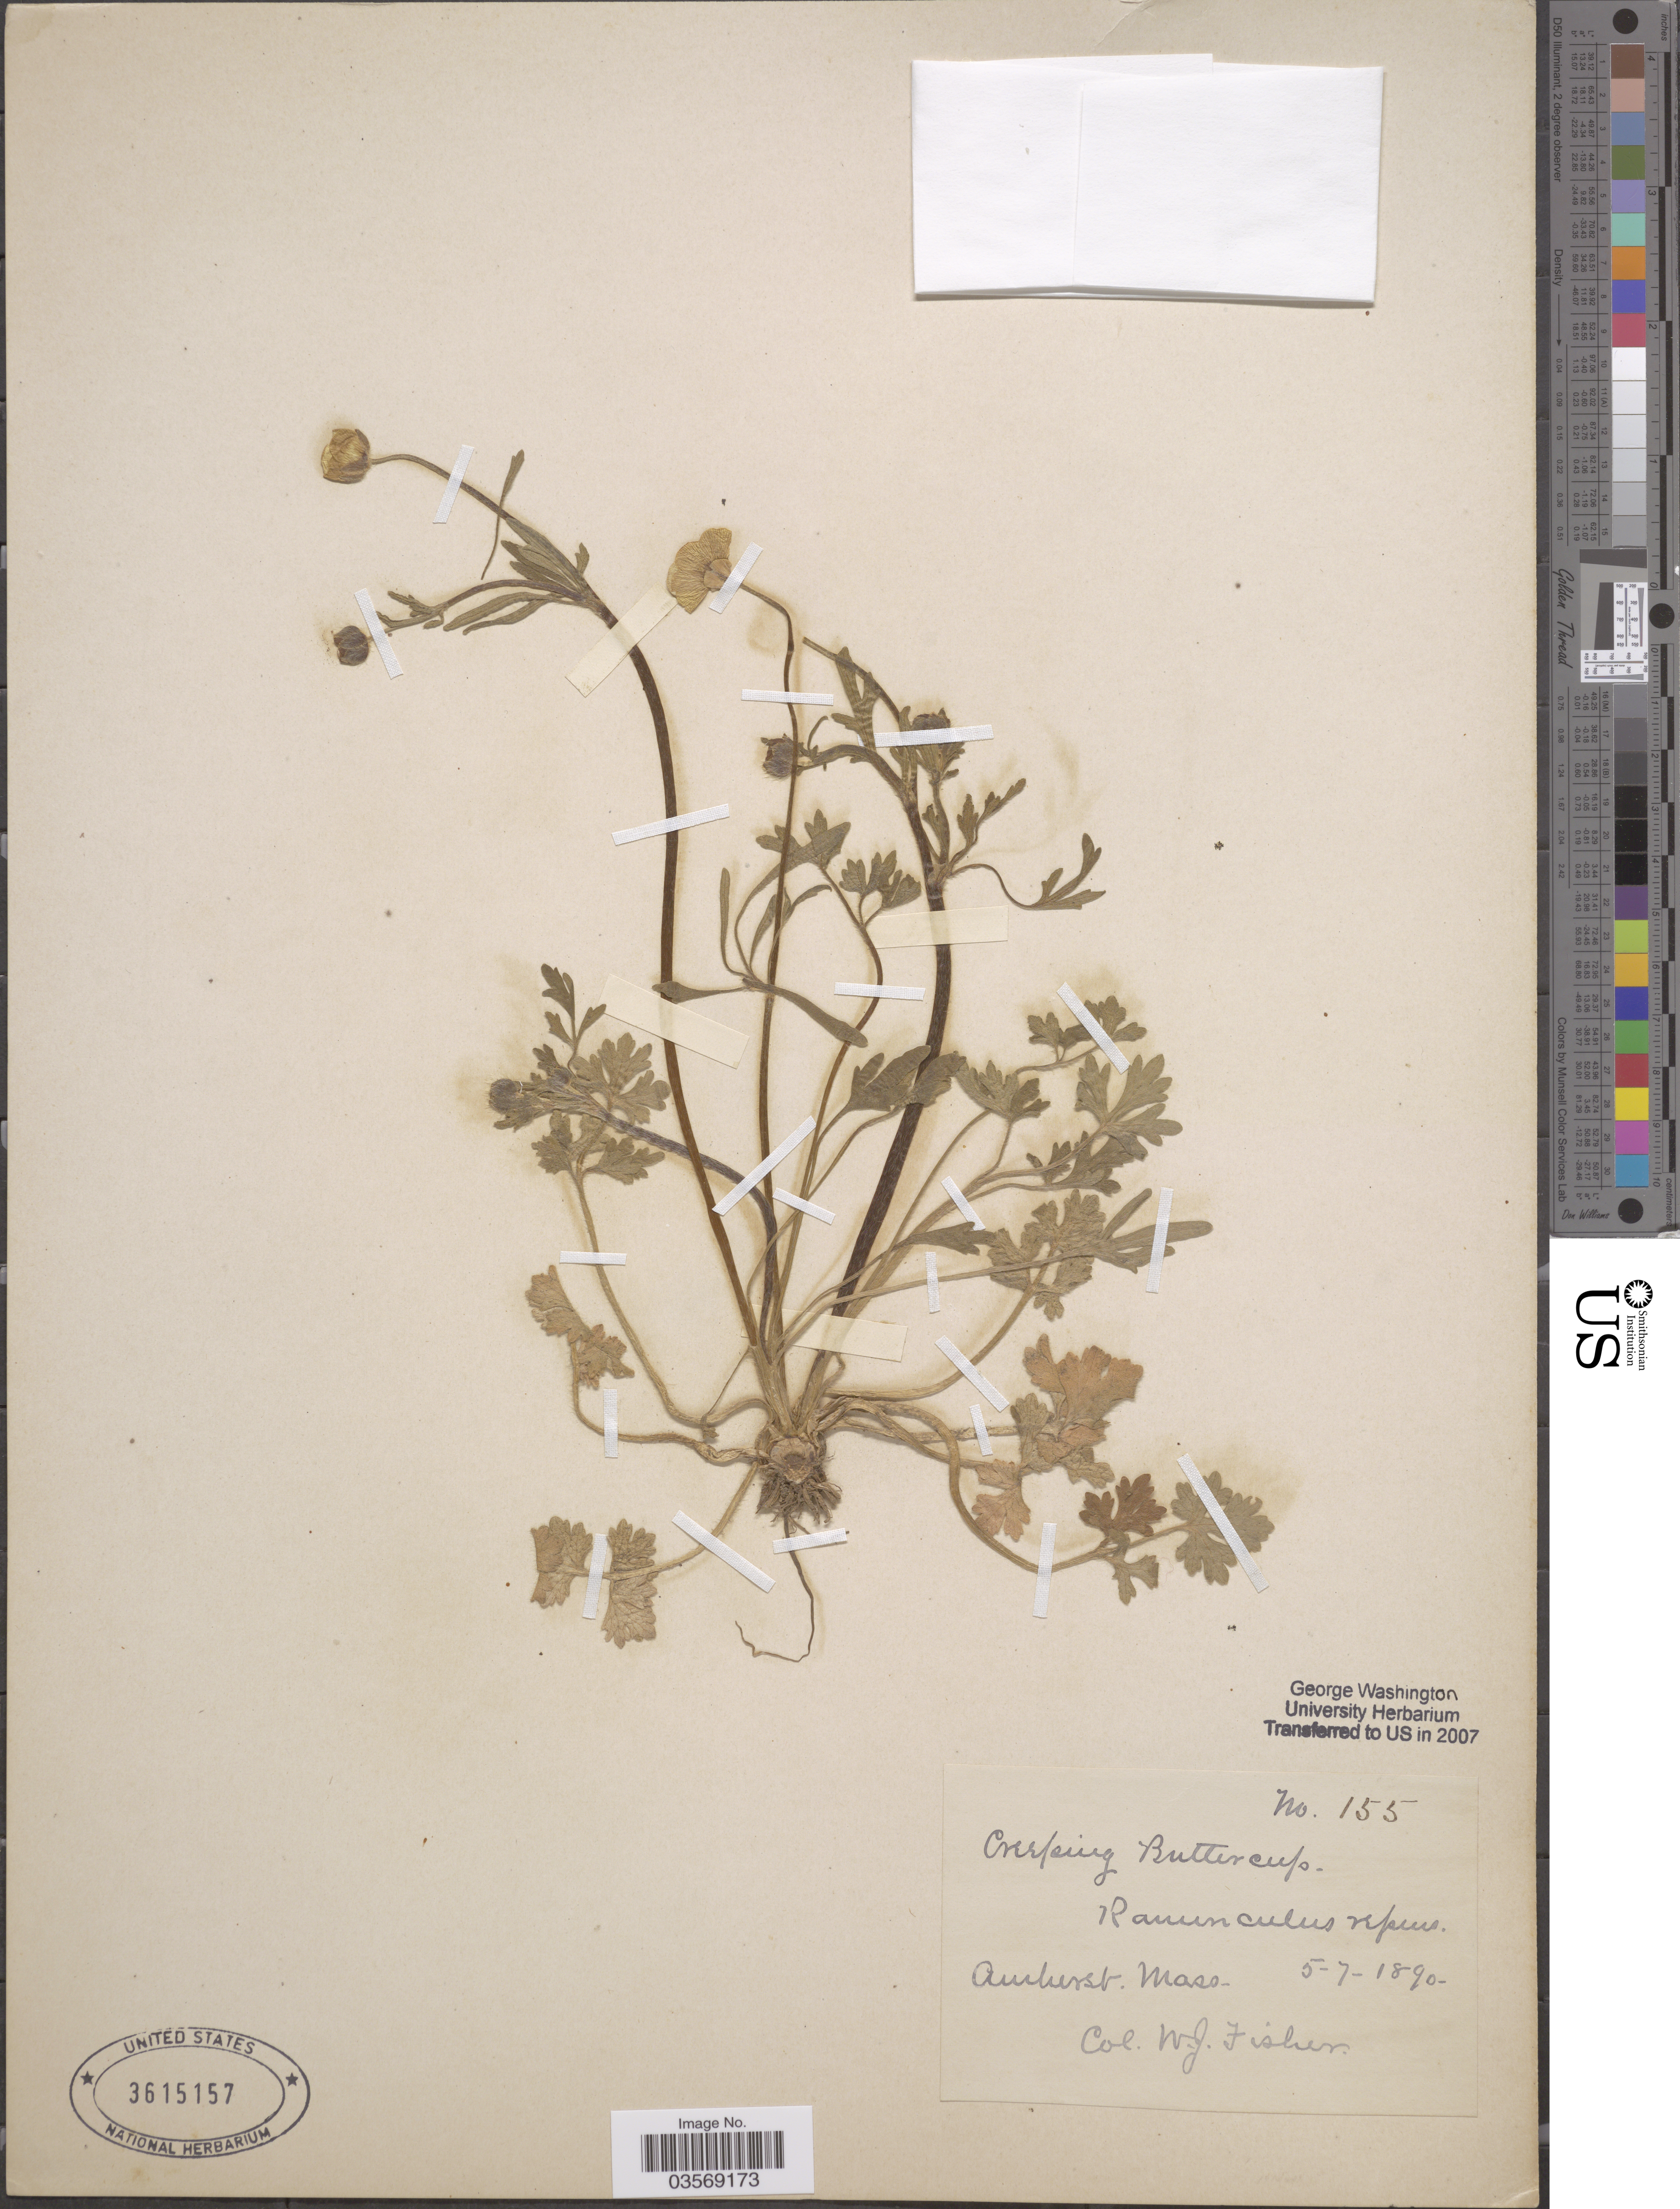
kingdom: Plantae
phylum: Tracheophyta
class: Magnoliopsida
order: Ranunculales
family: Ranunculaceae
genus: Ranunculus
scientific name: Ranunculus repens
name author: L.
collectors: W. J. Fisher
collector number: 155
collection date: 1890-05-07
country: United States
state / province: Massachusetts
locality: Amherst.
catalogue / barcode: US 3615157